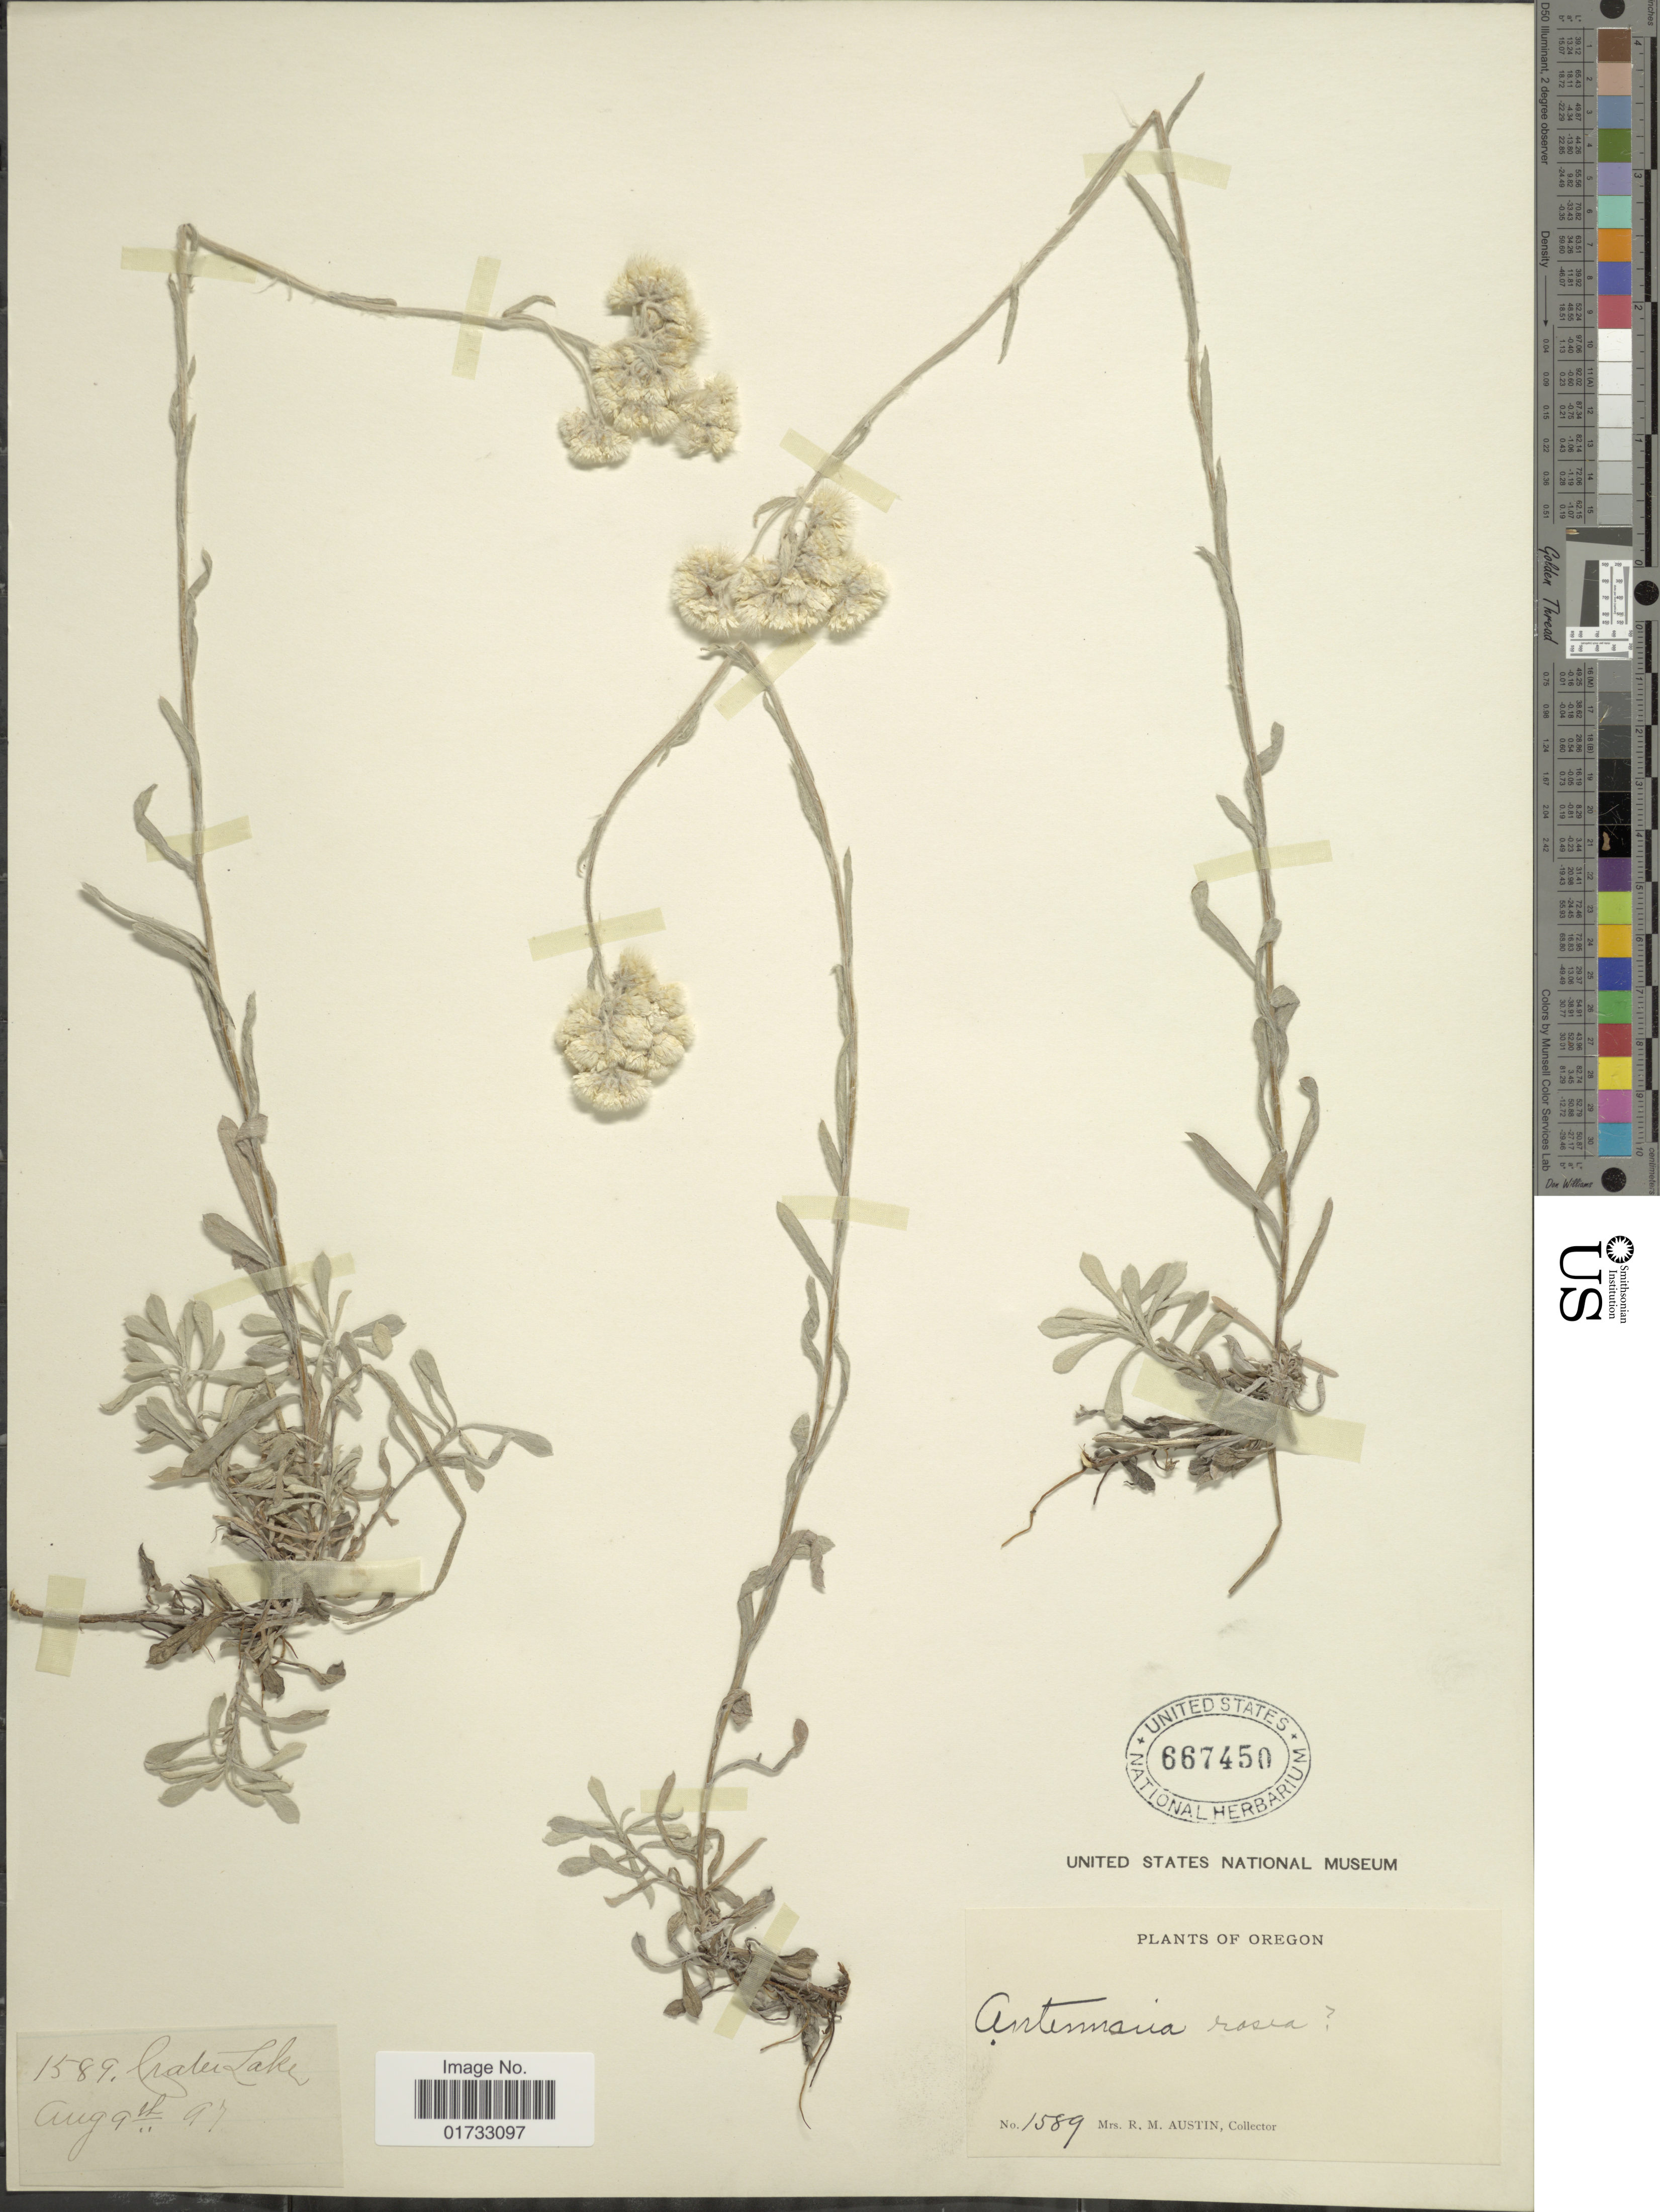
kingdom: Plantae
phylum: Tracheophyta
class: Magnoliopsida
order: Asterales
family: Asteraceae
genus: Antennaria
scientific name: Antennaria rosea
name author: Greene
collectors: R. Austin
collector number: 1589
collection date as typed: Transcribed d/m/y: 9/8/97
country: United States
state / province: Oregon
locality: Crater Lake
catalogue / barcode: US 667450